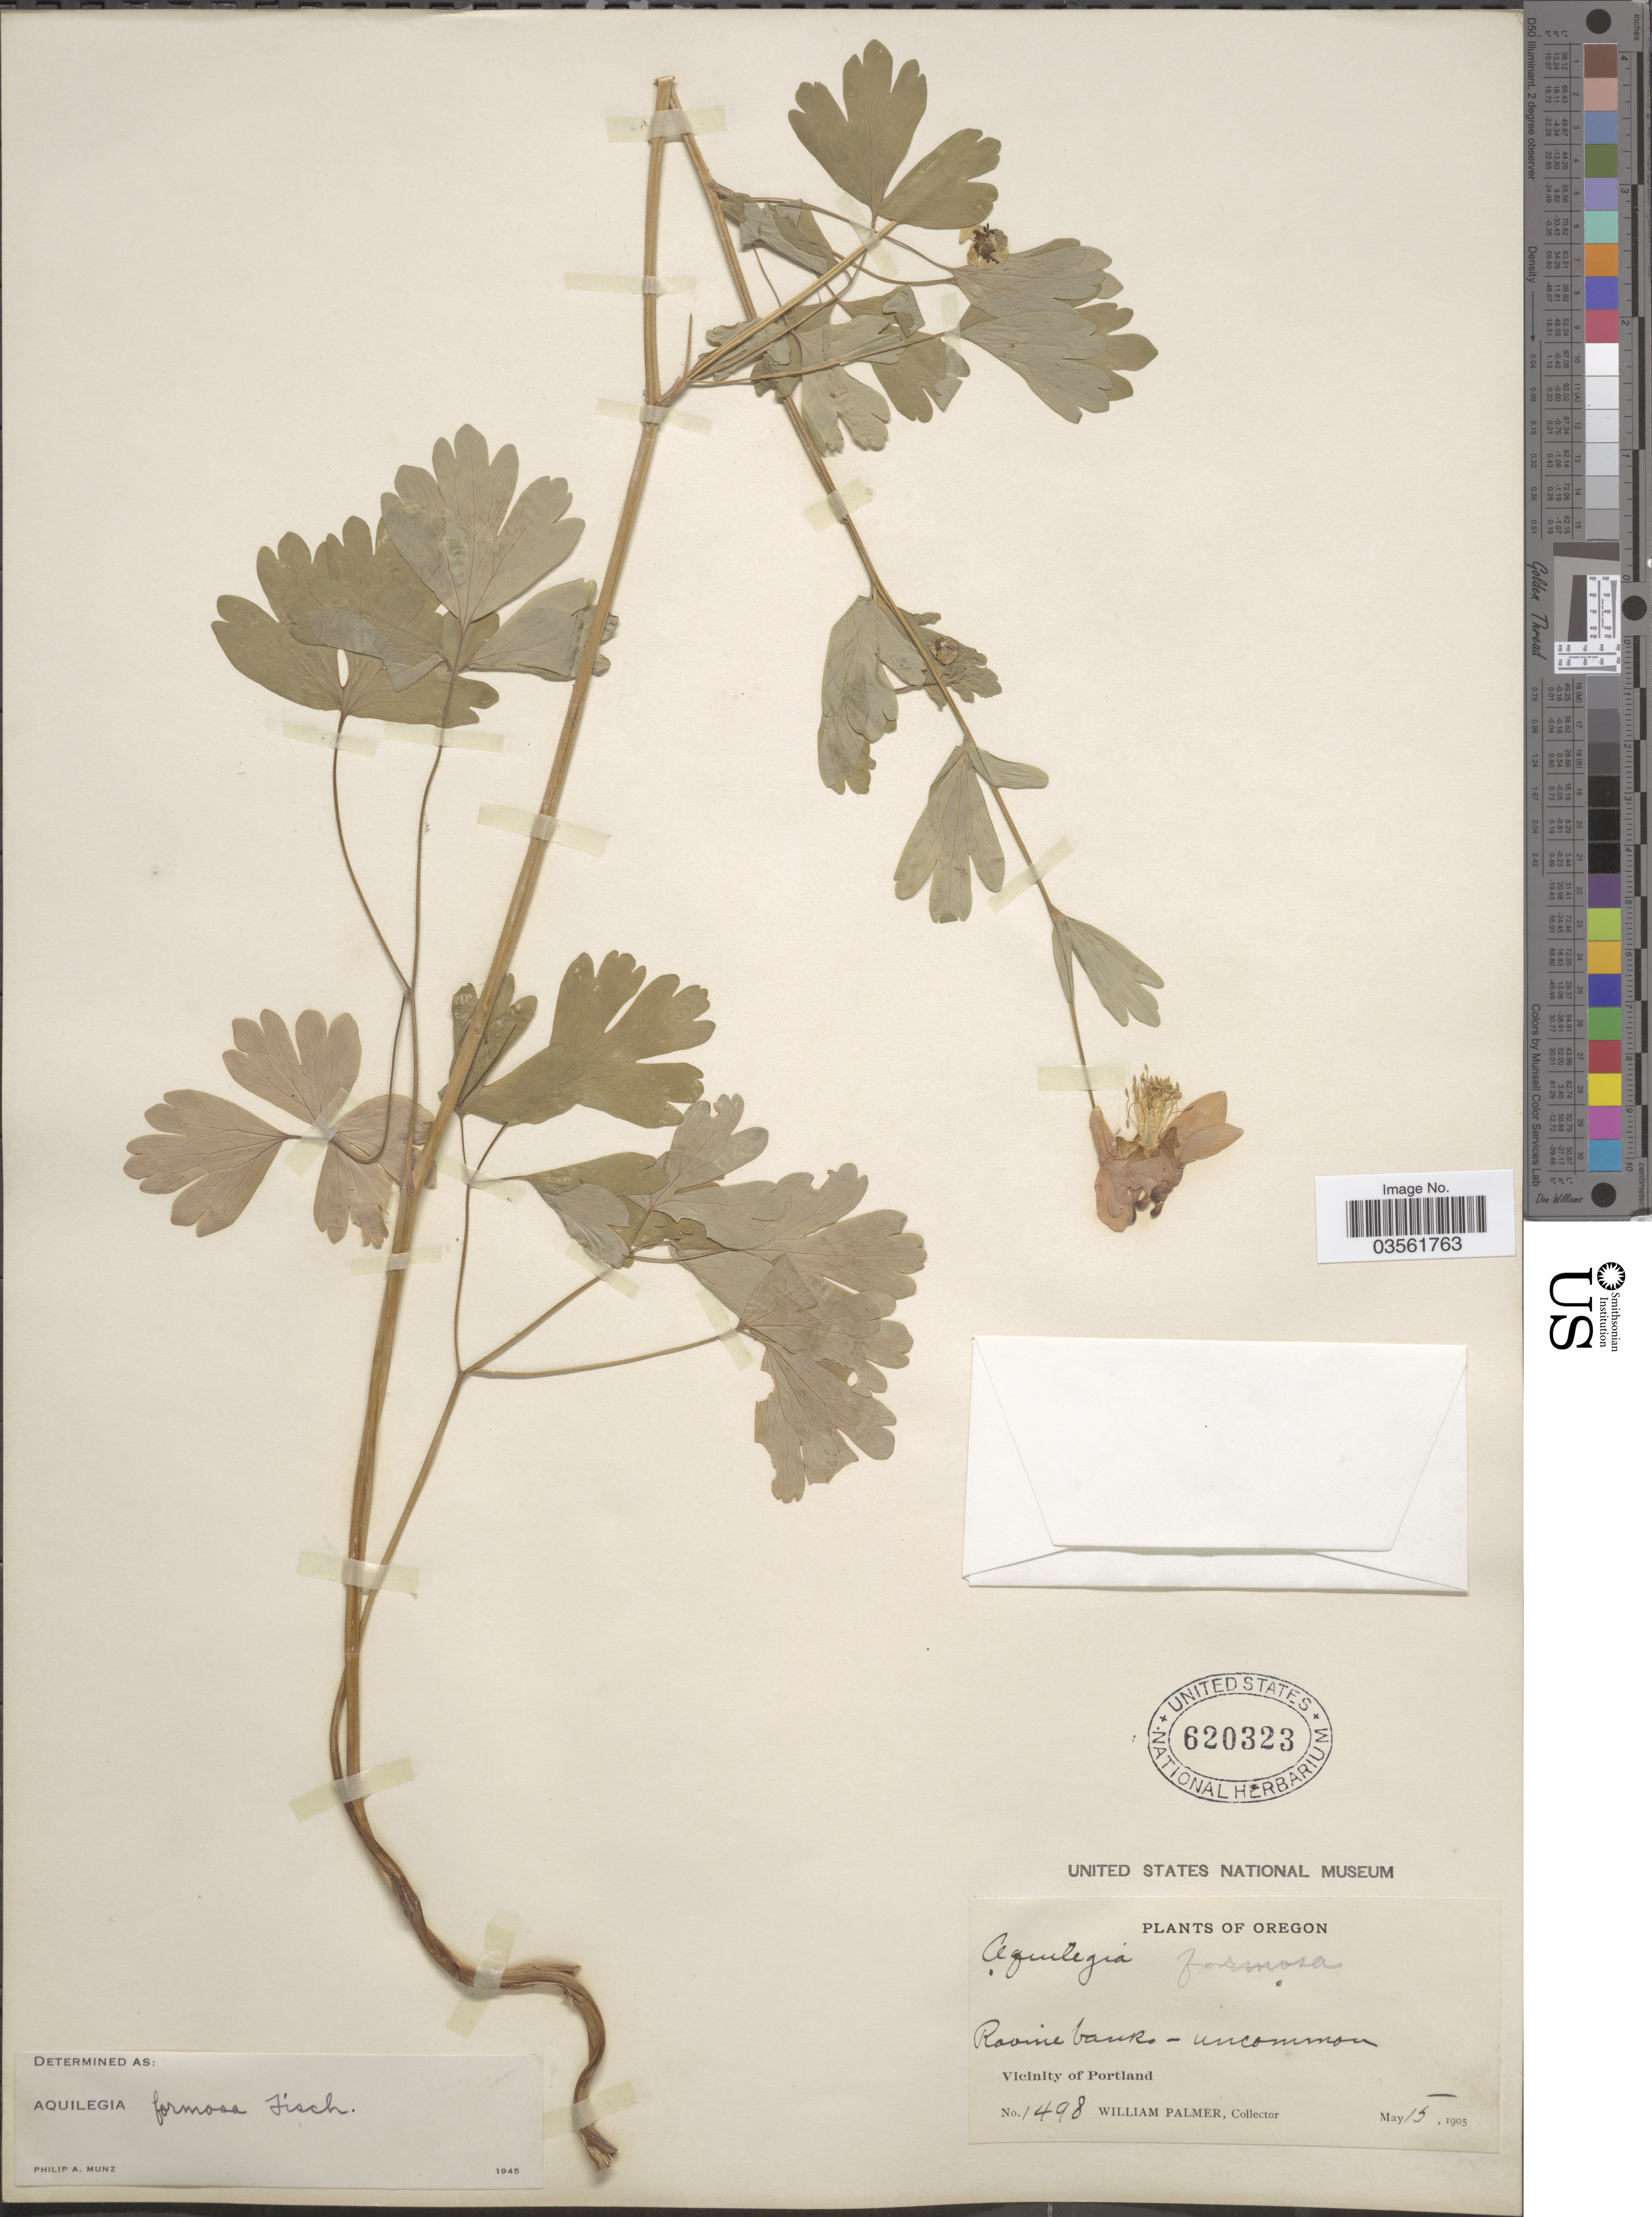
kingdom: Plantae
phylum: Tracheophyta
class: Magnoliopsida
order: Ranunculales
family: Ranunculaceae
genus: Aquilegia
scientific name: Aquilegia formosa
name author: Fisch. ex DC.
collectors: W. Palmer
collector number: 1498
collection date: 1905-05-15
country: United States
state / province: Oregon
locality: Vicinity of Portland.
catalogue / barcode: US 620323